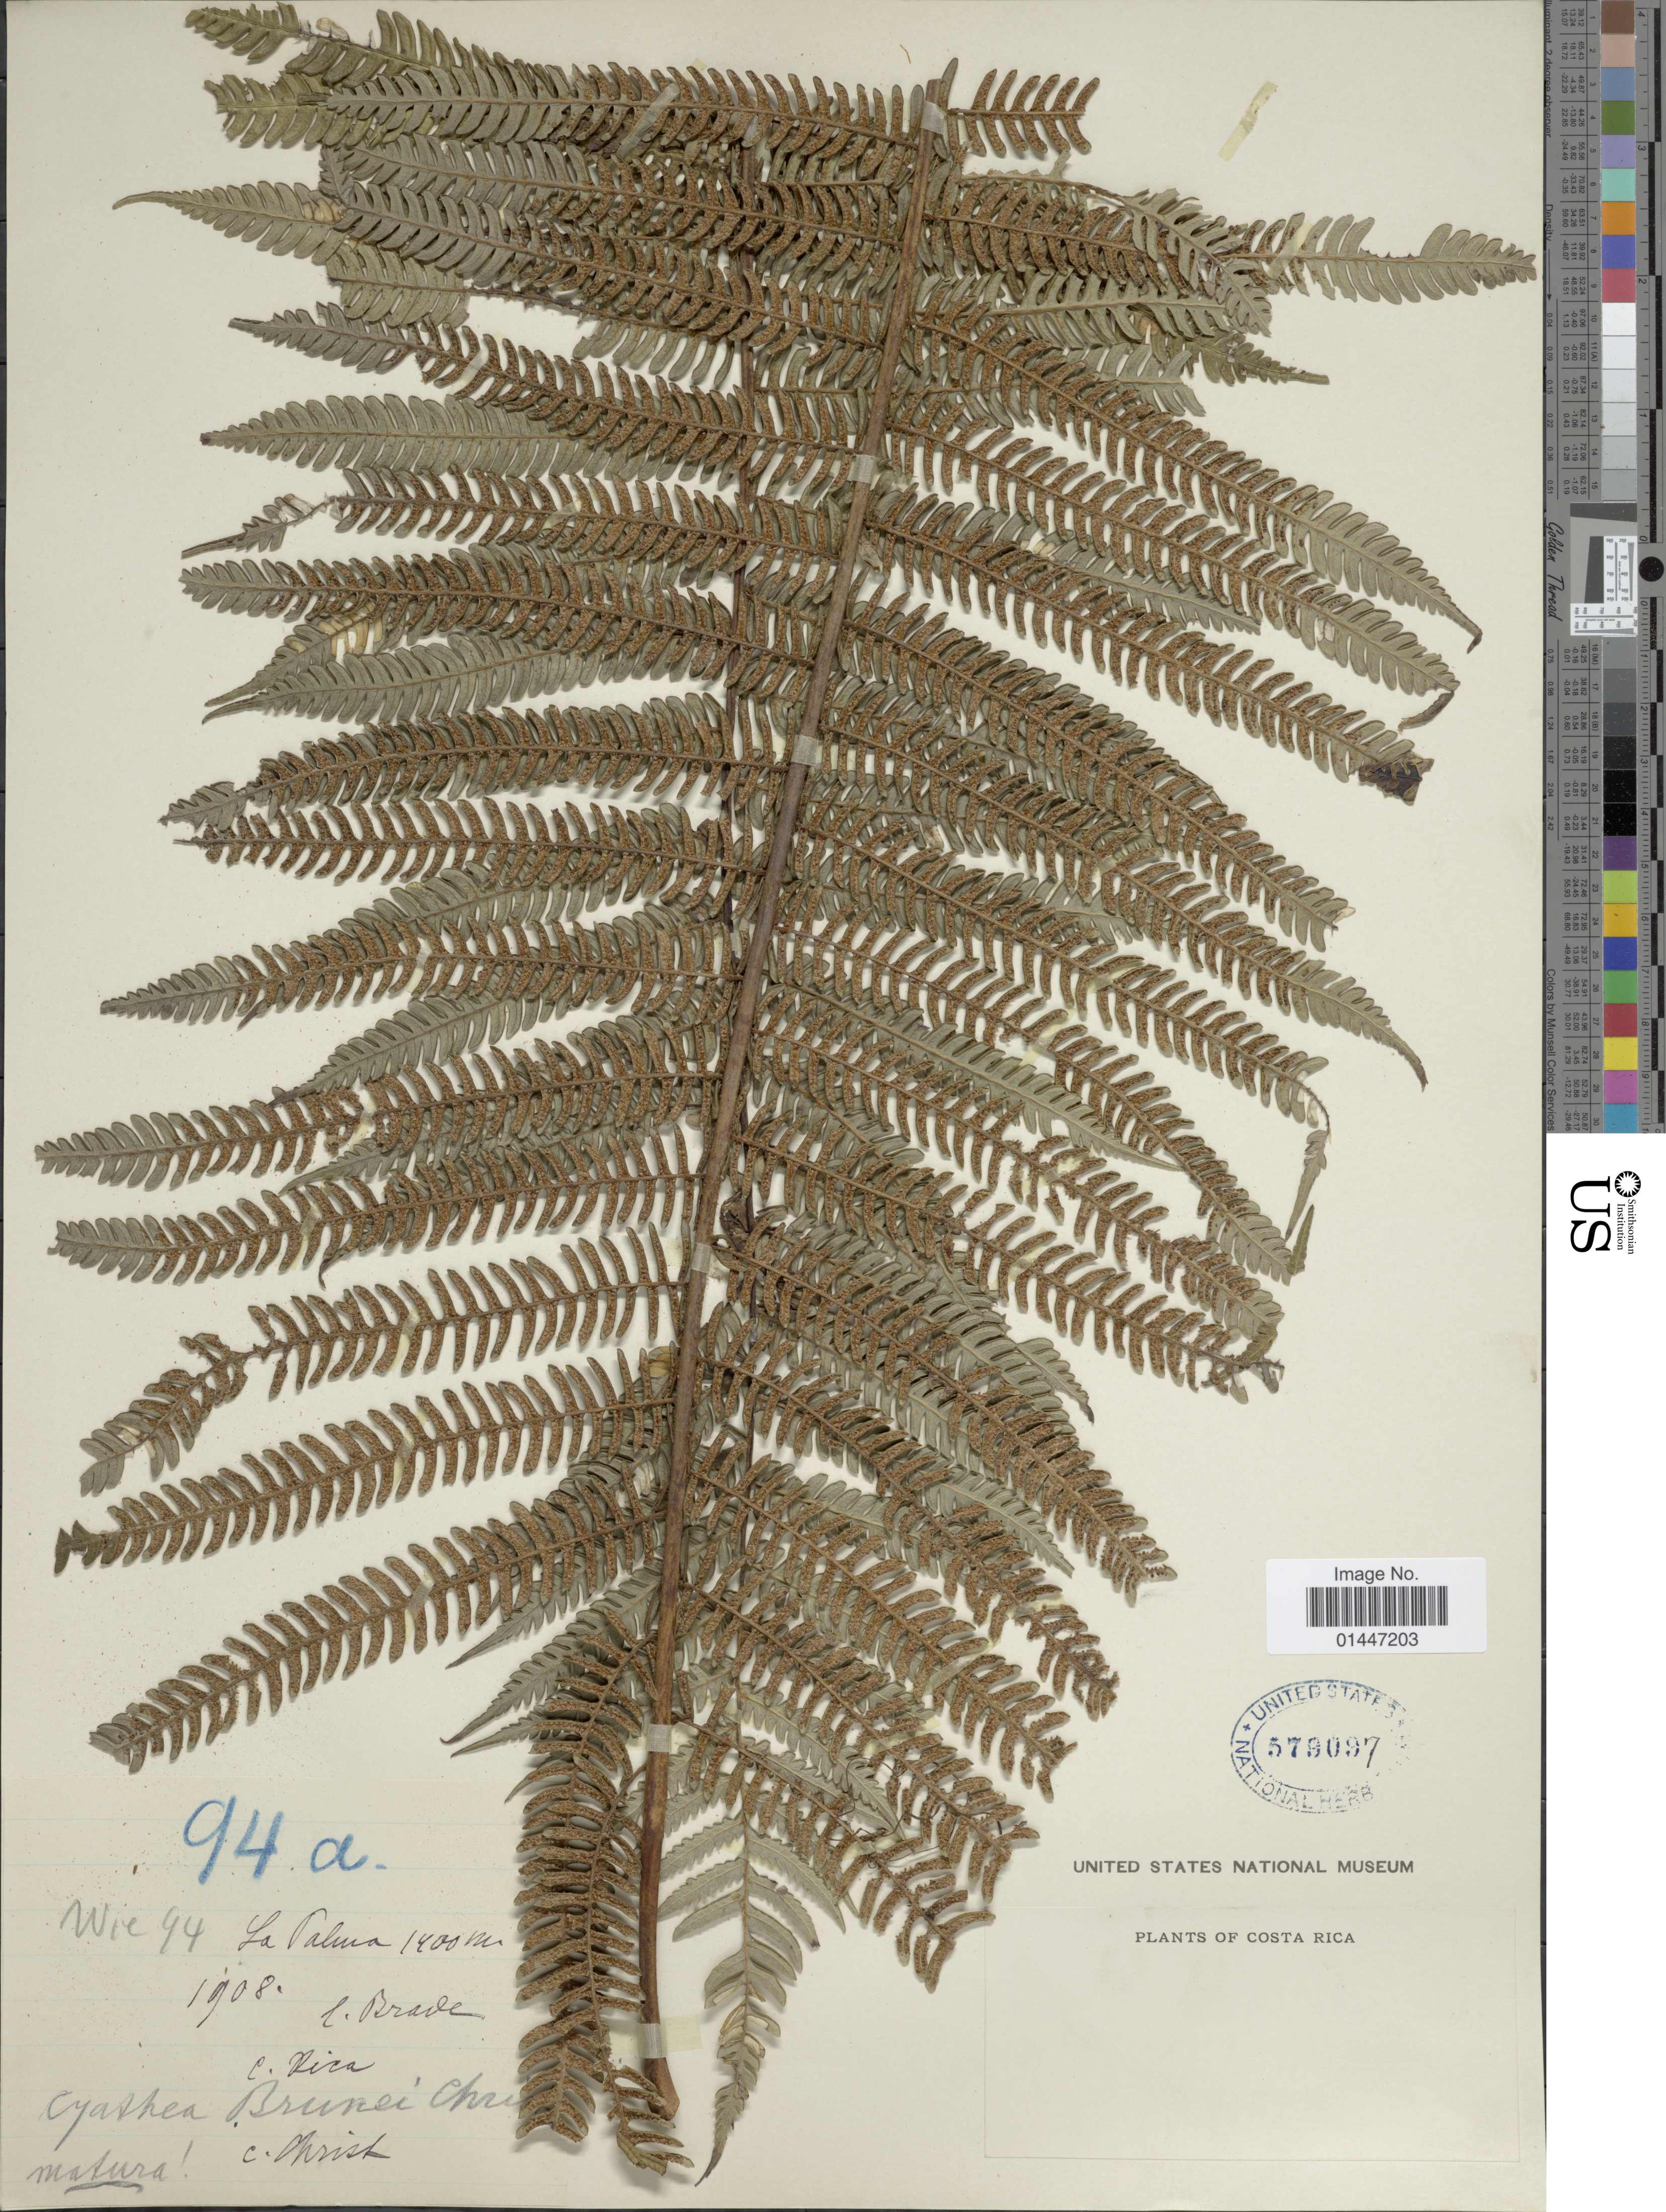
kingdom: Plantae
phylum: Tracheophyta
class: Polypodiopsida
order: Cyatheales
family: Cyatheaceae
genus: Sphaeropteris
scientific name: Sphaeropteris brunei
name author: (Christ) R.M. Tryon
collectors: -- Brade & Christ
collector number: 94a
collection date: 1908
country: Costa Rica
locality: La Palma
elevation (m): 1400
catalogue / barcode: US 579097